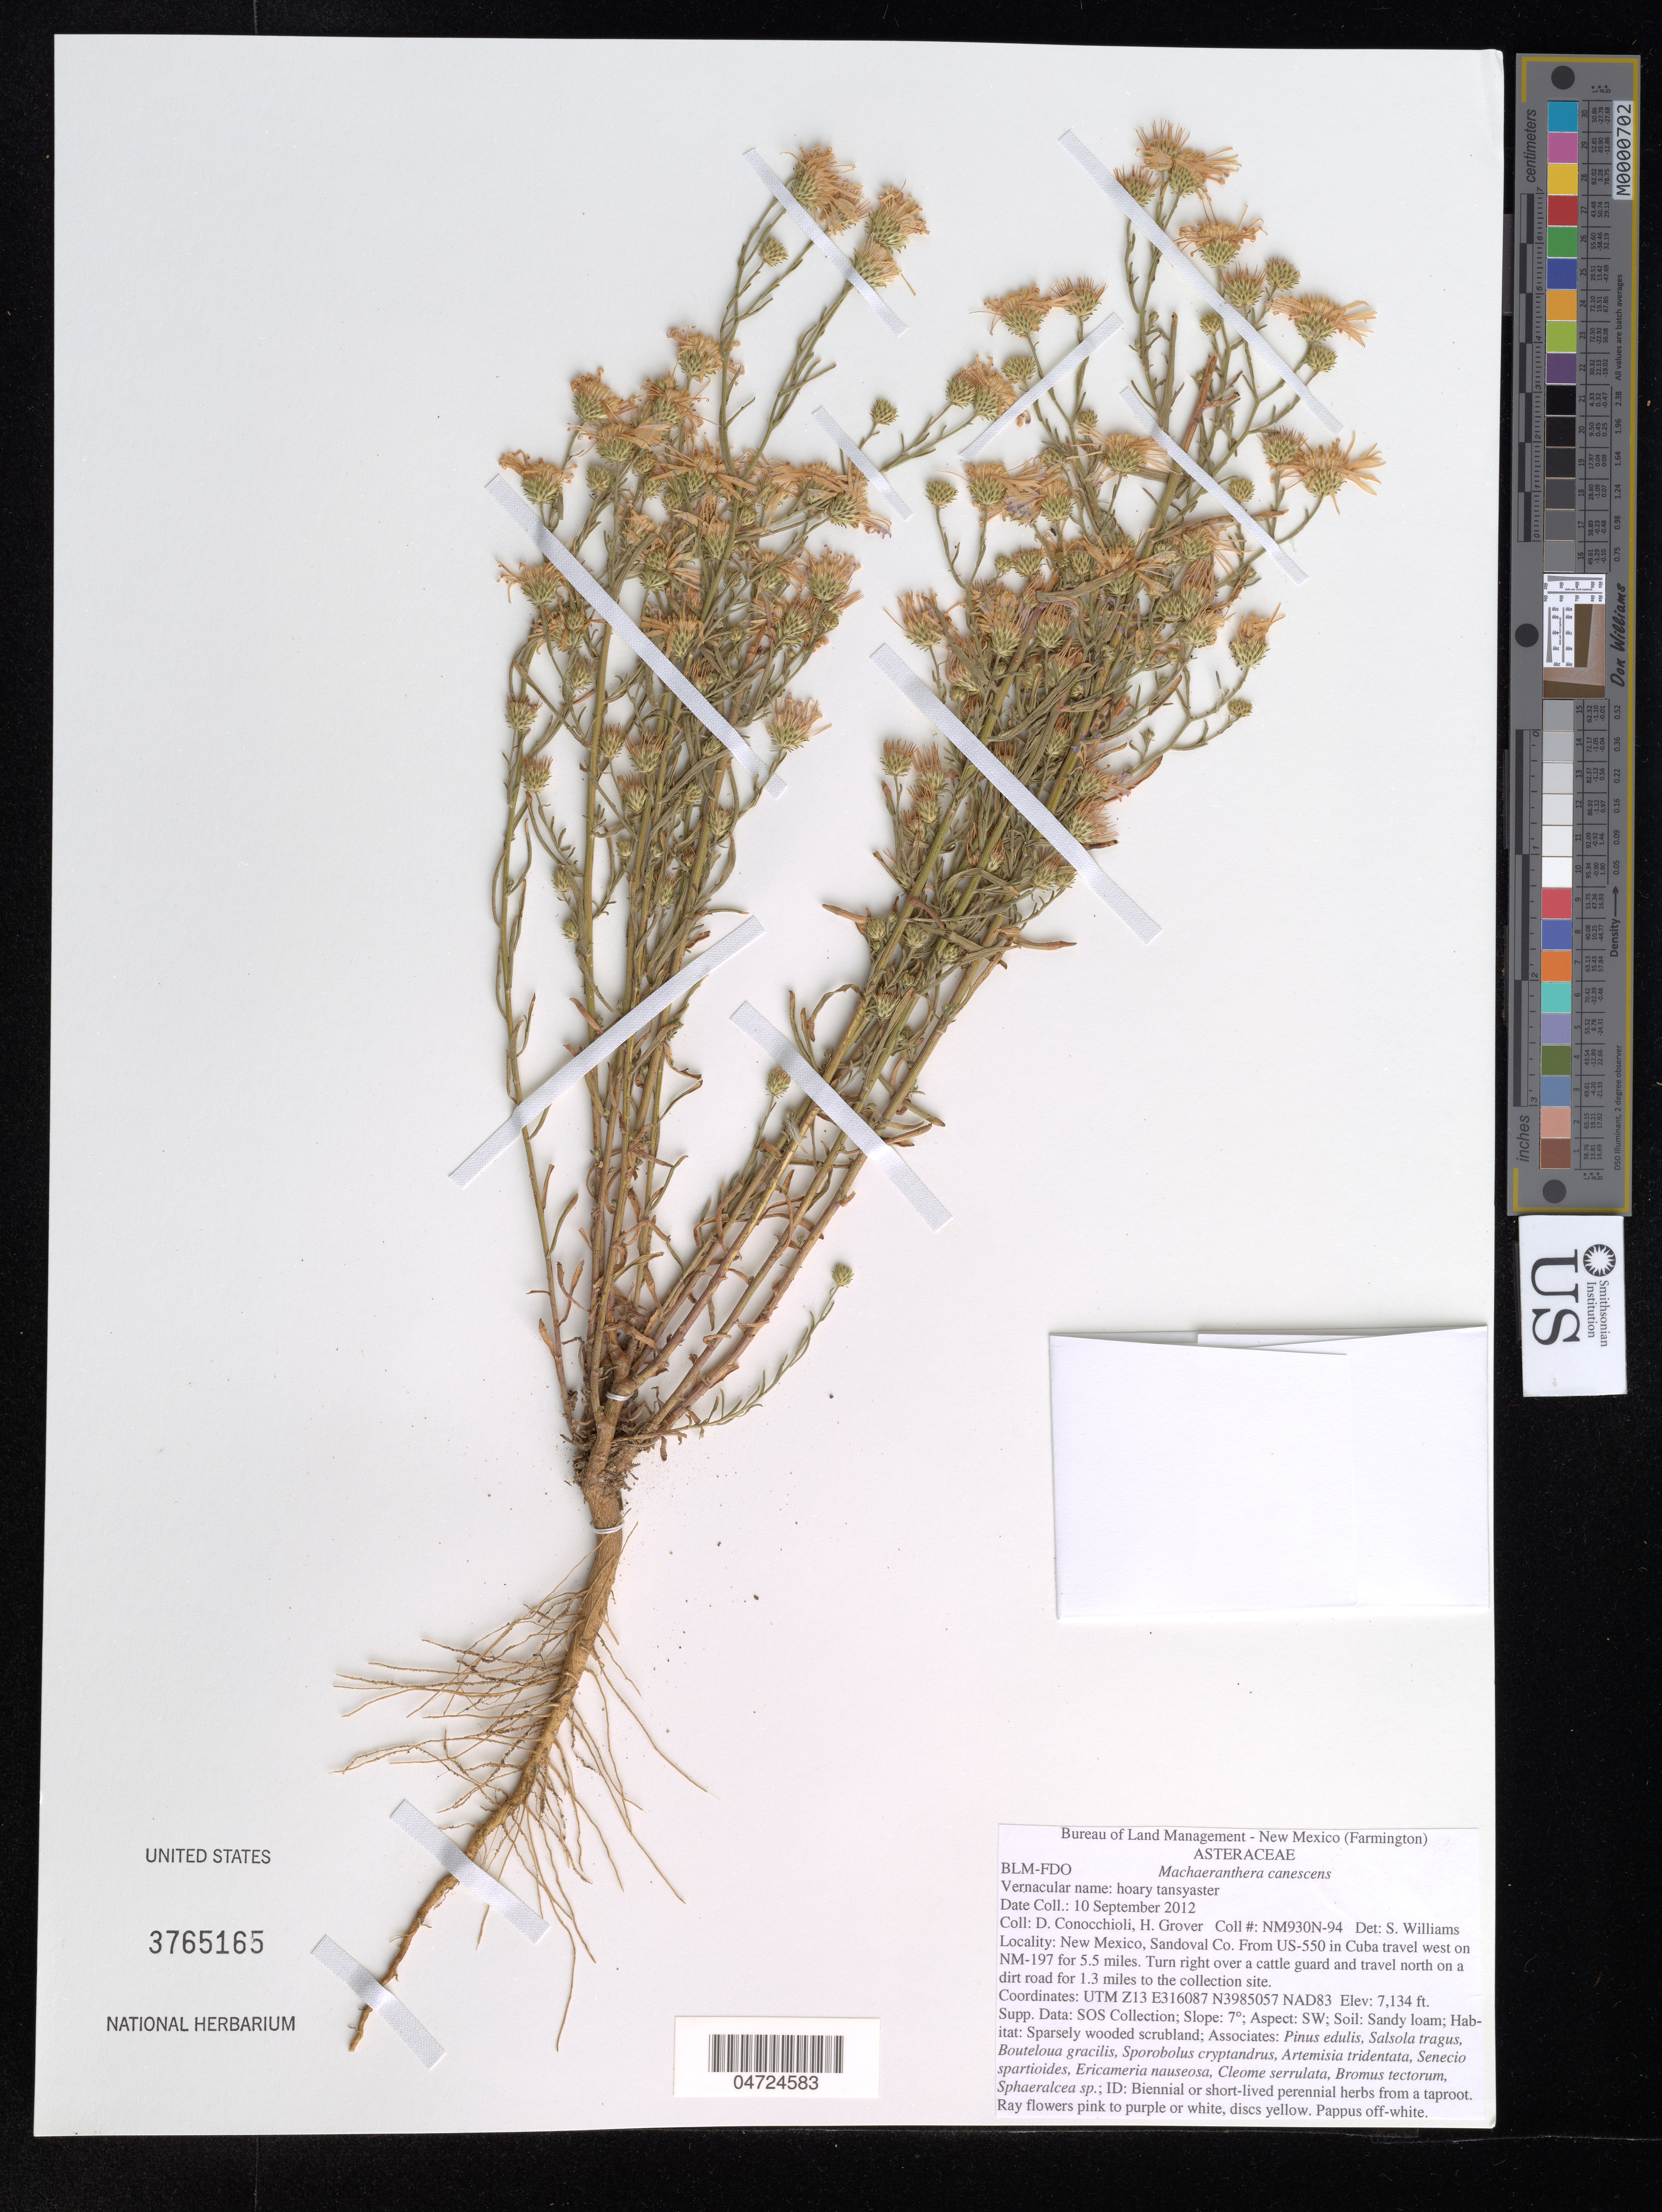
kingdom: Plantae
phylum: Tracheophyta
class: Magnoliopsida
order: Asterales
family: Asteraceae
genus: Machaeranthera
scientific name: Machaeranthera canescens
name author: (Pursh) A. Gray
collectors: D. Conocchioli & H. Grover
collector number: NM930N-94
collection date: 2012-09-10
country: United States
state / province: New Mexico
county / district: Sandoval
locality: Sandoval Co. From US-550 in Cuba travel west on NM-197 for 5.5 miles. Turn right over a cattle guard and travel north on a dirt road for 1.3 miles to the collection site. UTM Z13 NAD83.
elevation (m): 2174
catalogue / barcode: US 3765165